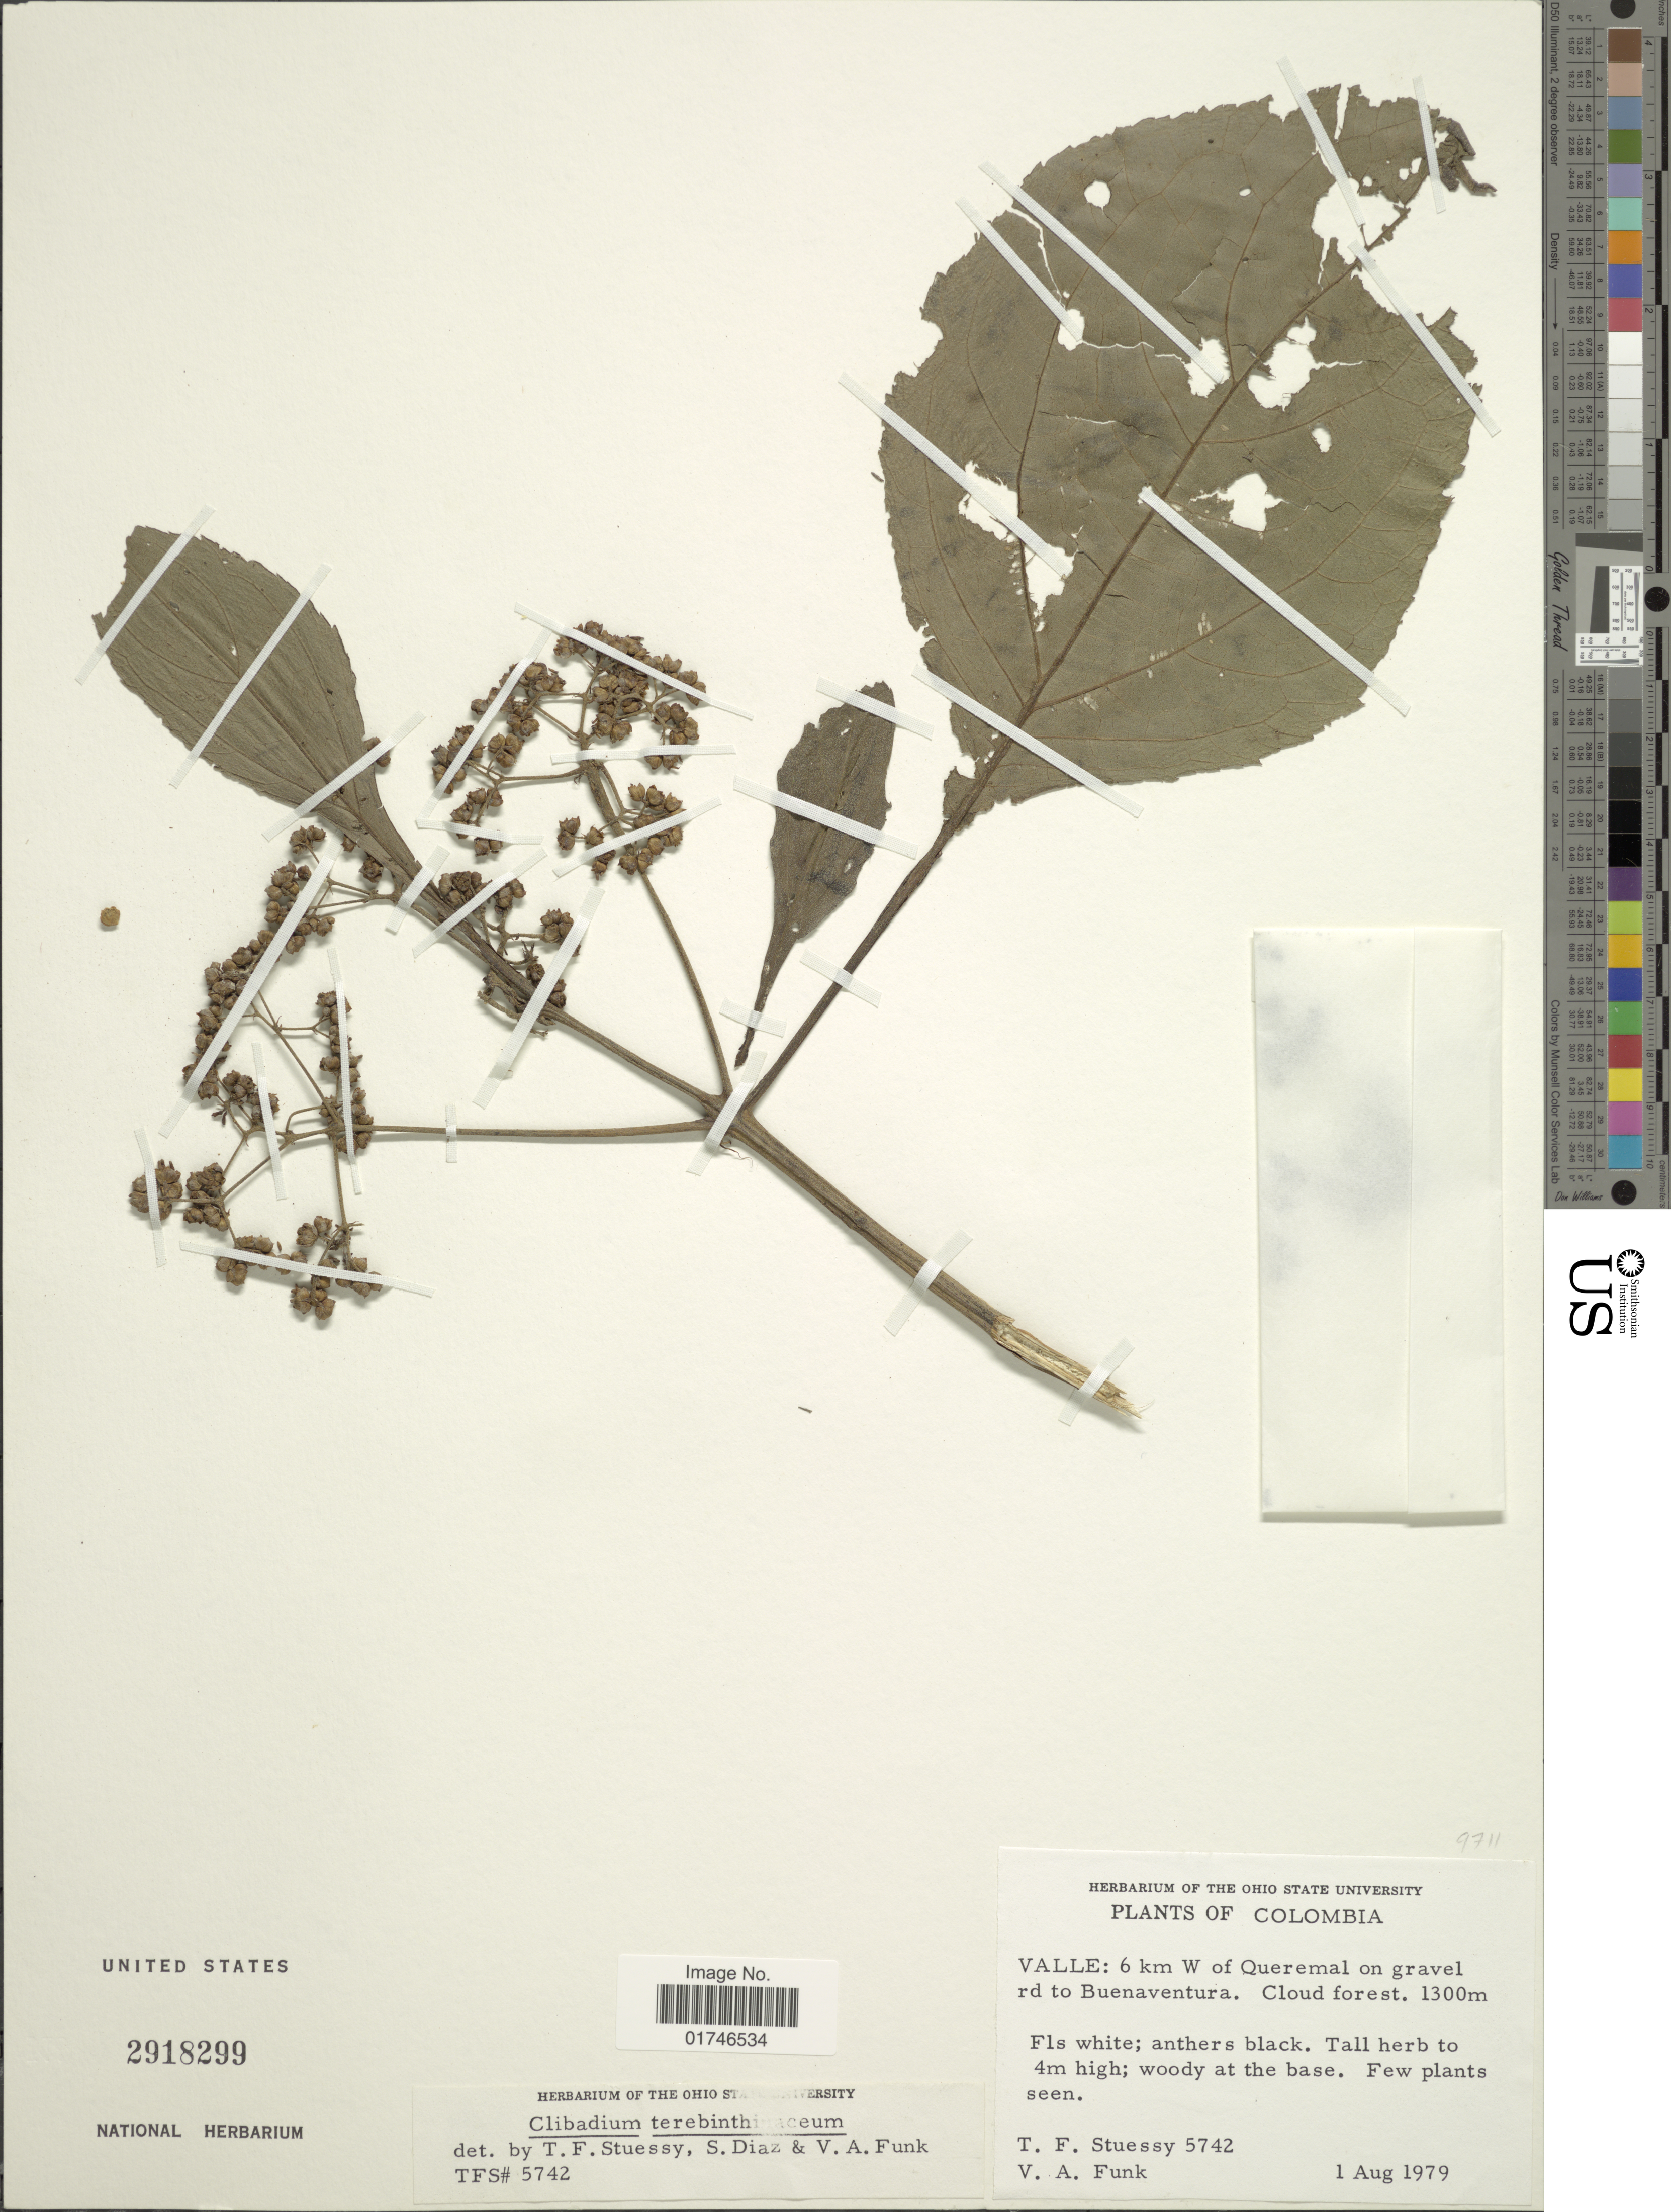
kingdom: Plantae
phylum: Tracheophyta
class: Magnoliopsida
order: Asterales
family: Asteraceae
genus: Clibadium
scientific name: Clibadium laxum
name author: S.F. Blake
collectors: T. Stuessy & V. Funk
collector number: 5742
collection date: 1979-08-01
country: Colombia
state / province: Valle del Cauca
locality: Valle; 6 km W of Queremal on gravel rd to Buenaventura.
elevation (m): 1300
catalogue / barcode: US 2918299